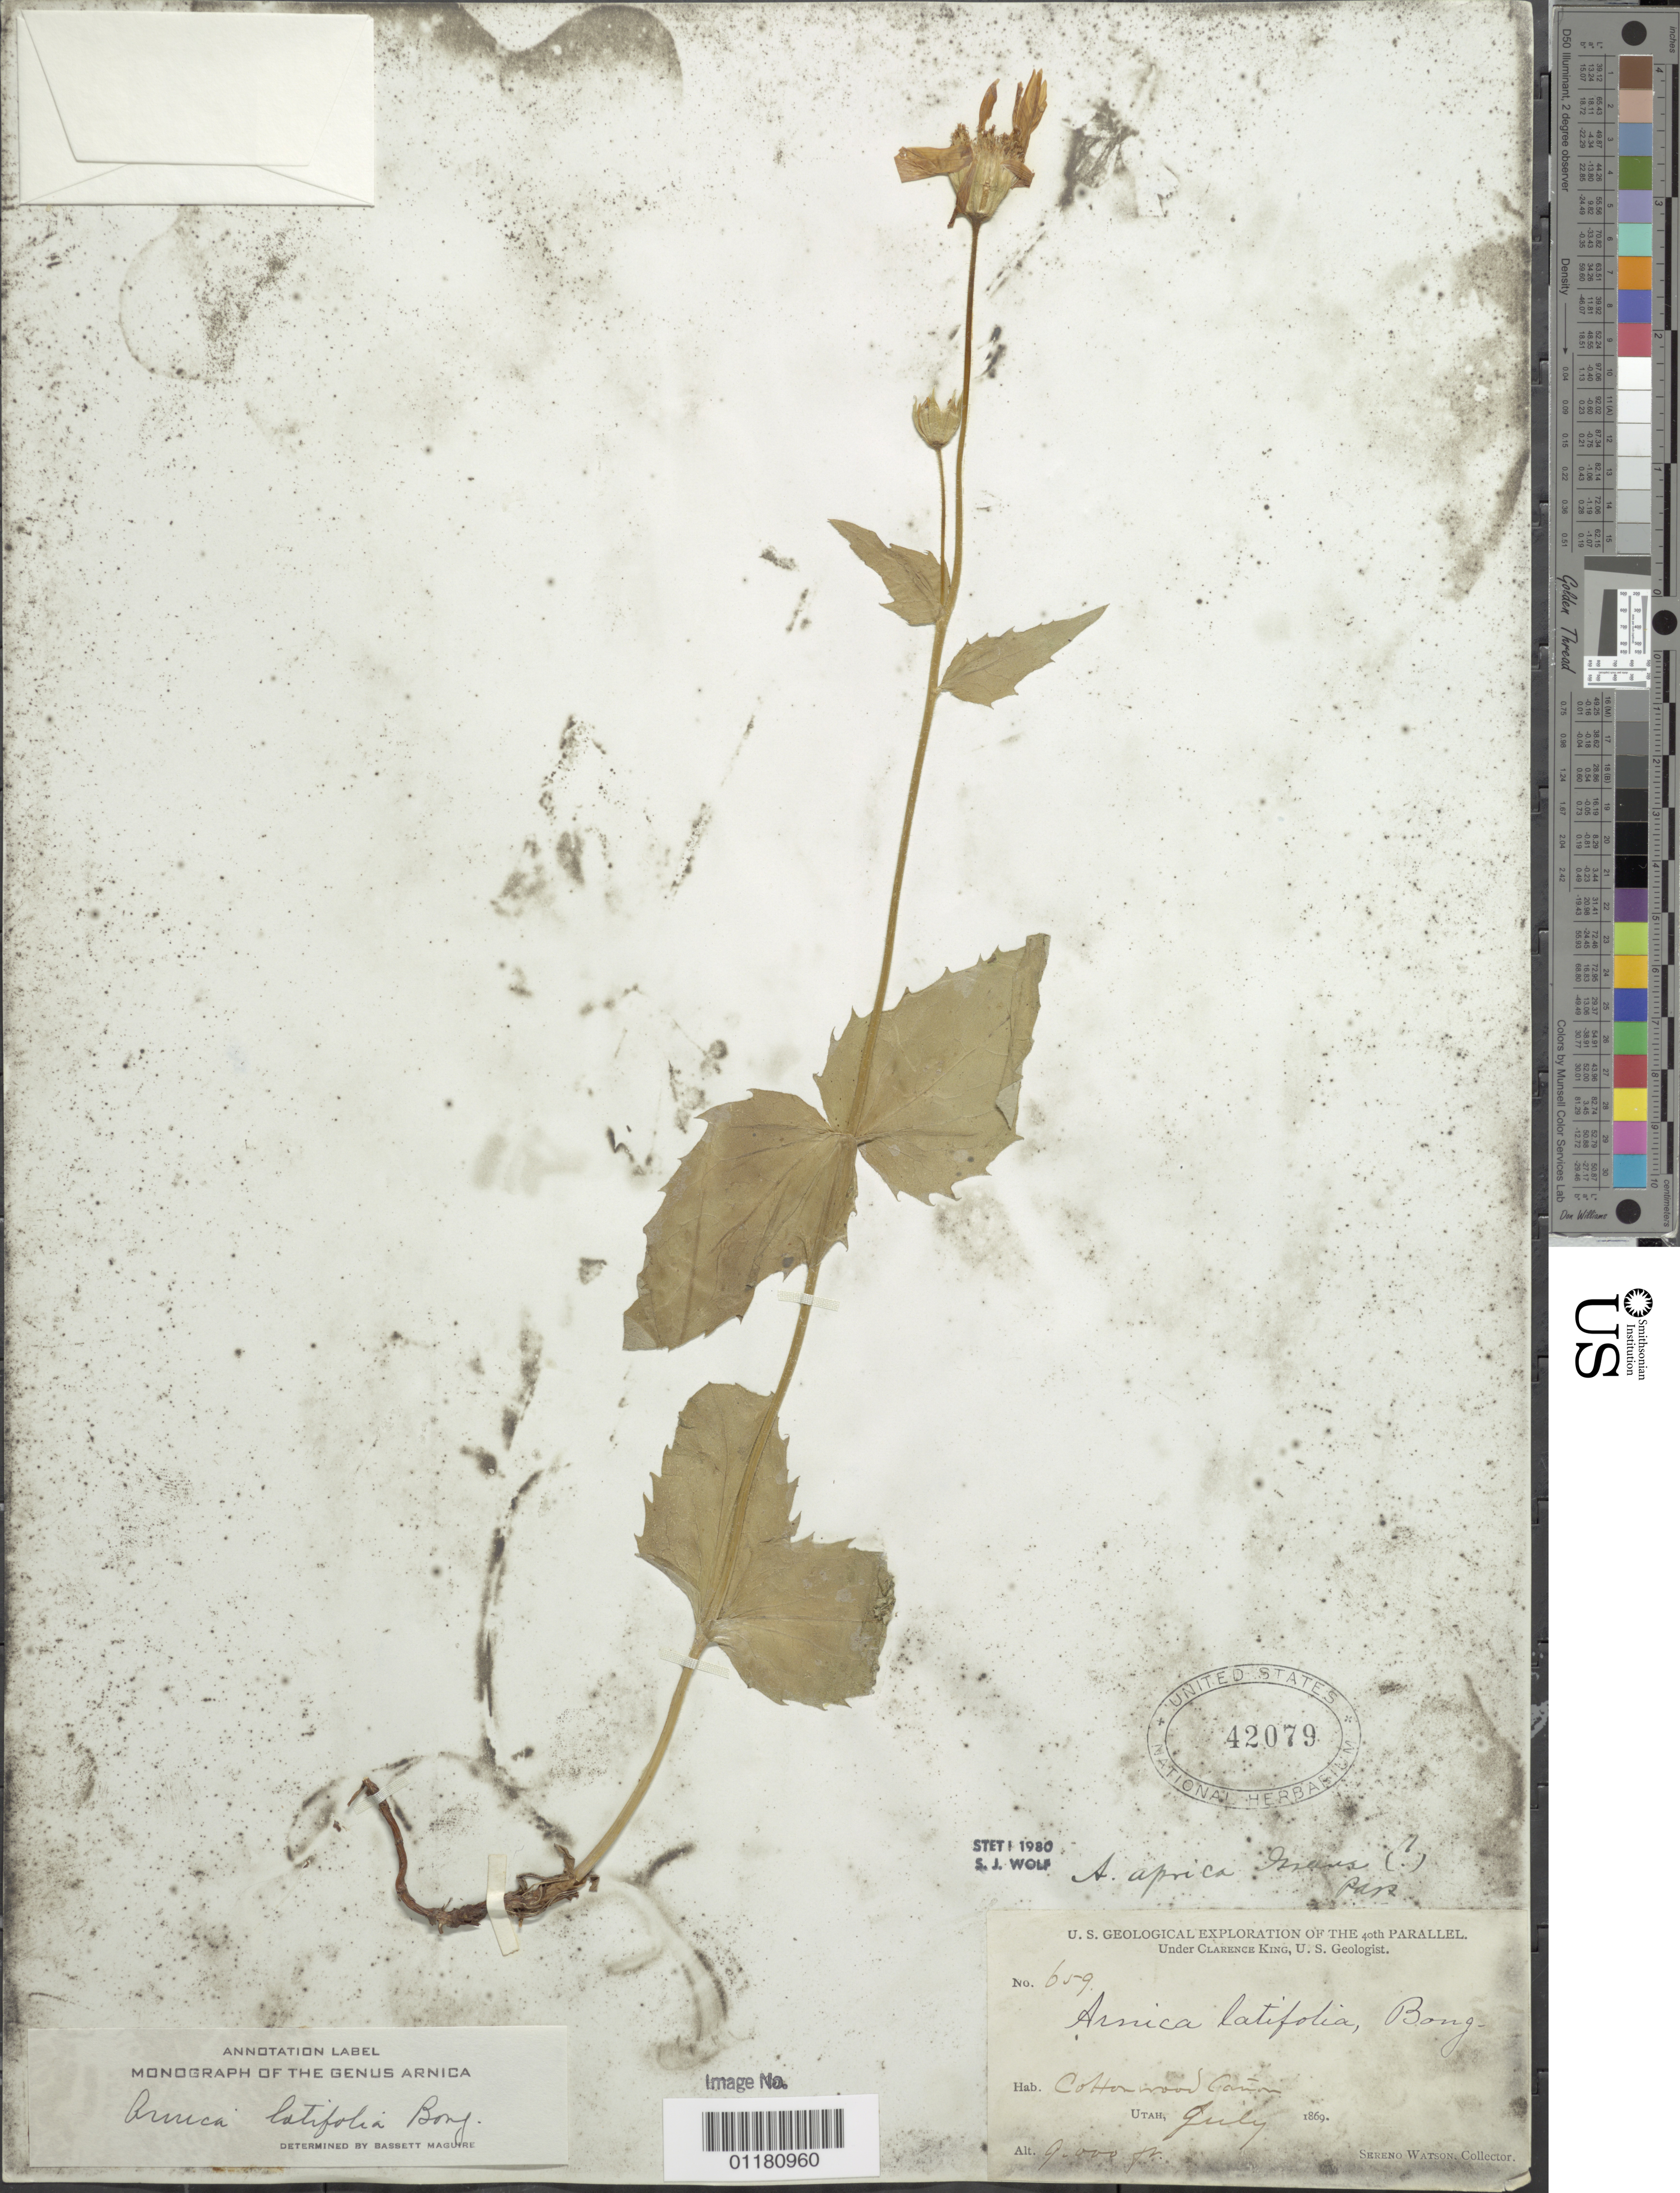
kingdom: Plantae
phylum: Tracheophyta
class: Magnoliopsida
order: Asterales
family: Asteraceae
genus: Arnica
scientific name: Arnica latifolia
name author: Bong.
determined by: Maguire, Bassett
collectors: S. Watson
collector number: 659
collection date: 1869-07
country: United States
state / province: Utah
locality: Cottonwood Canyon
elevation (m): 2743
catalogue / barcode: US 42079